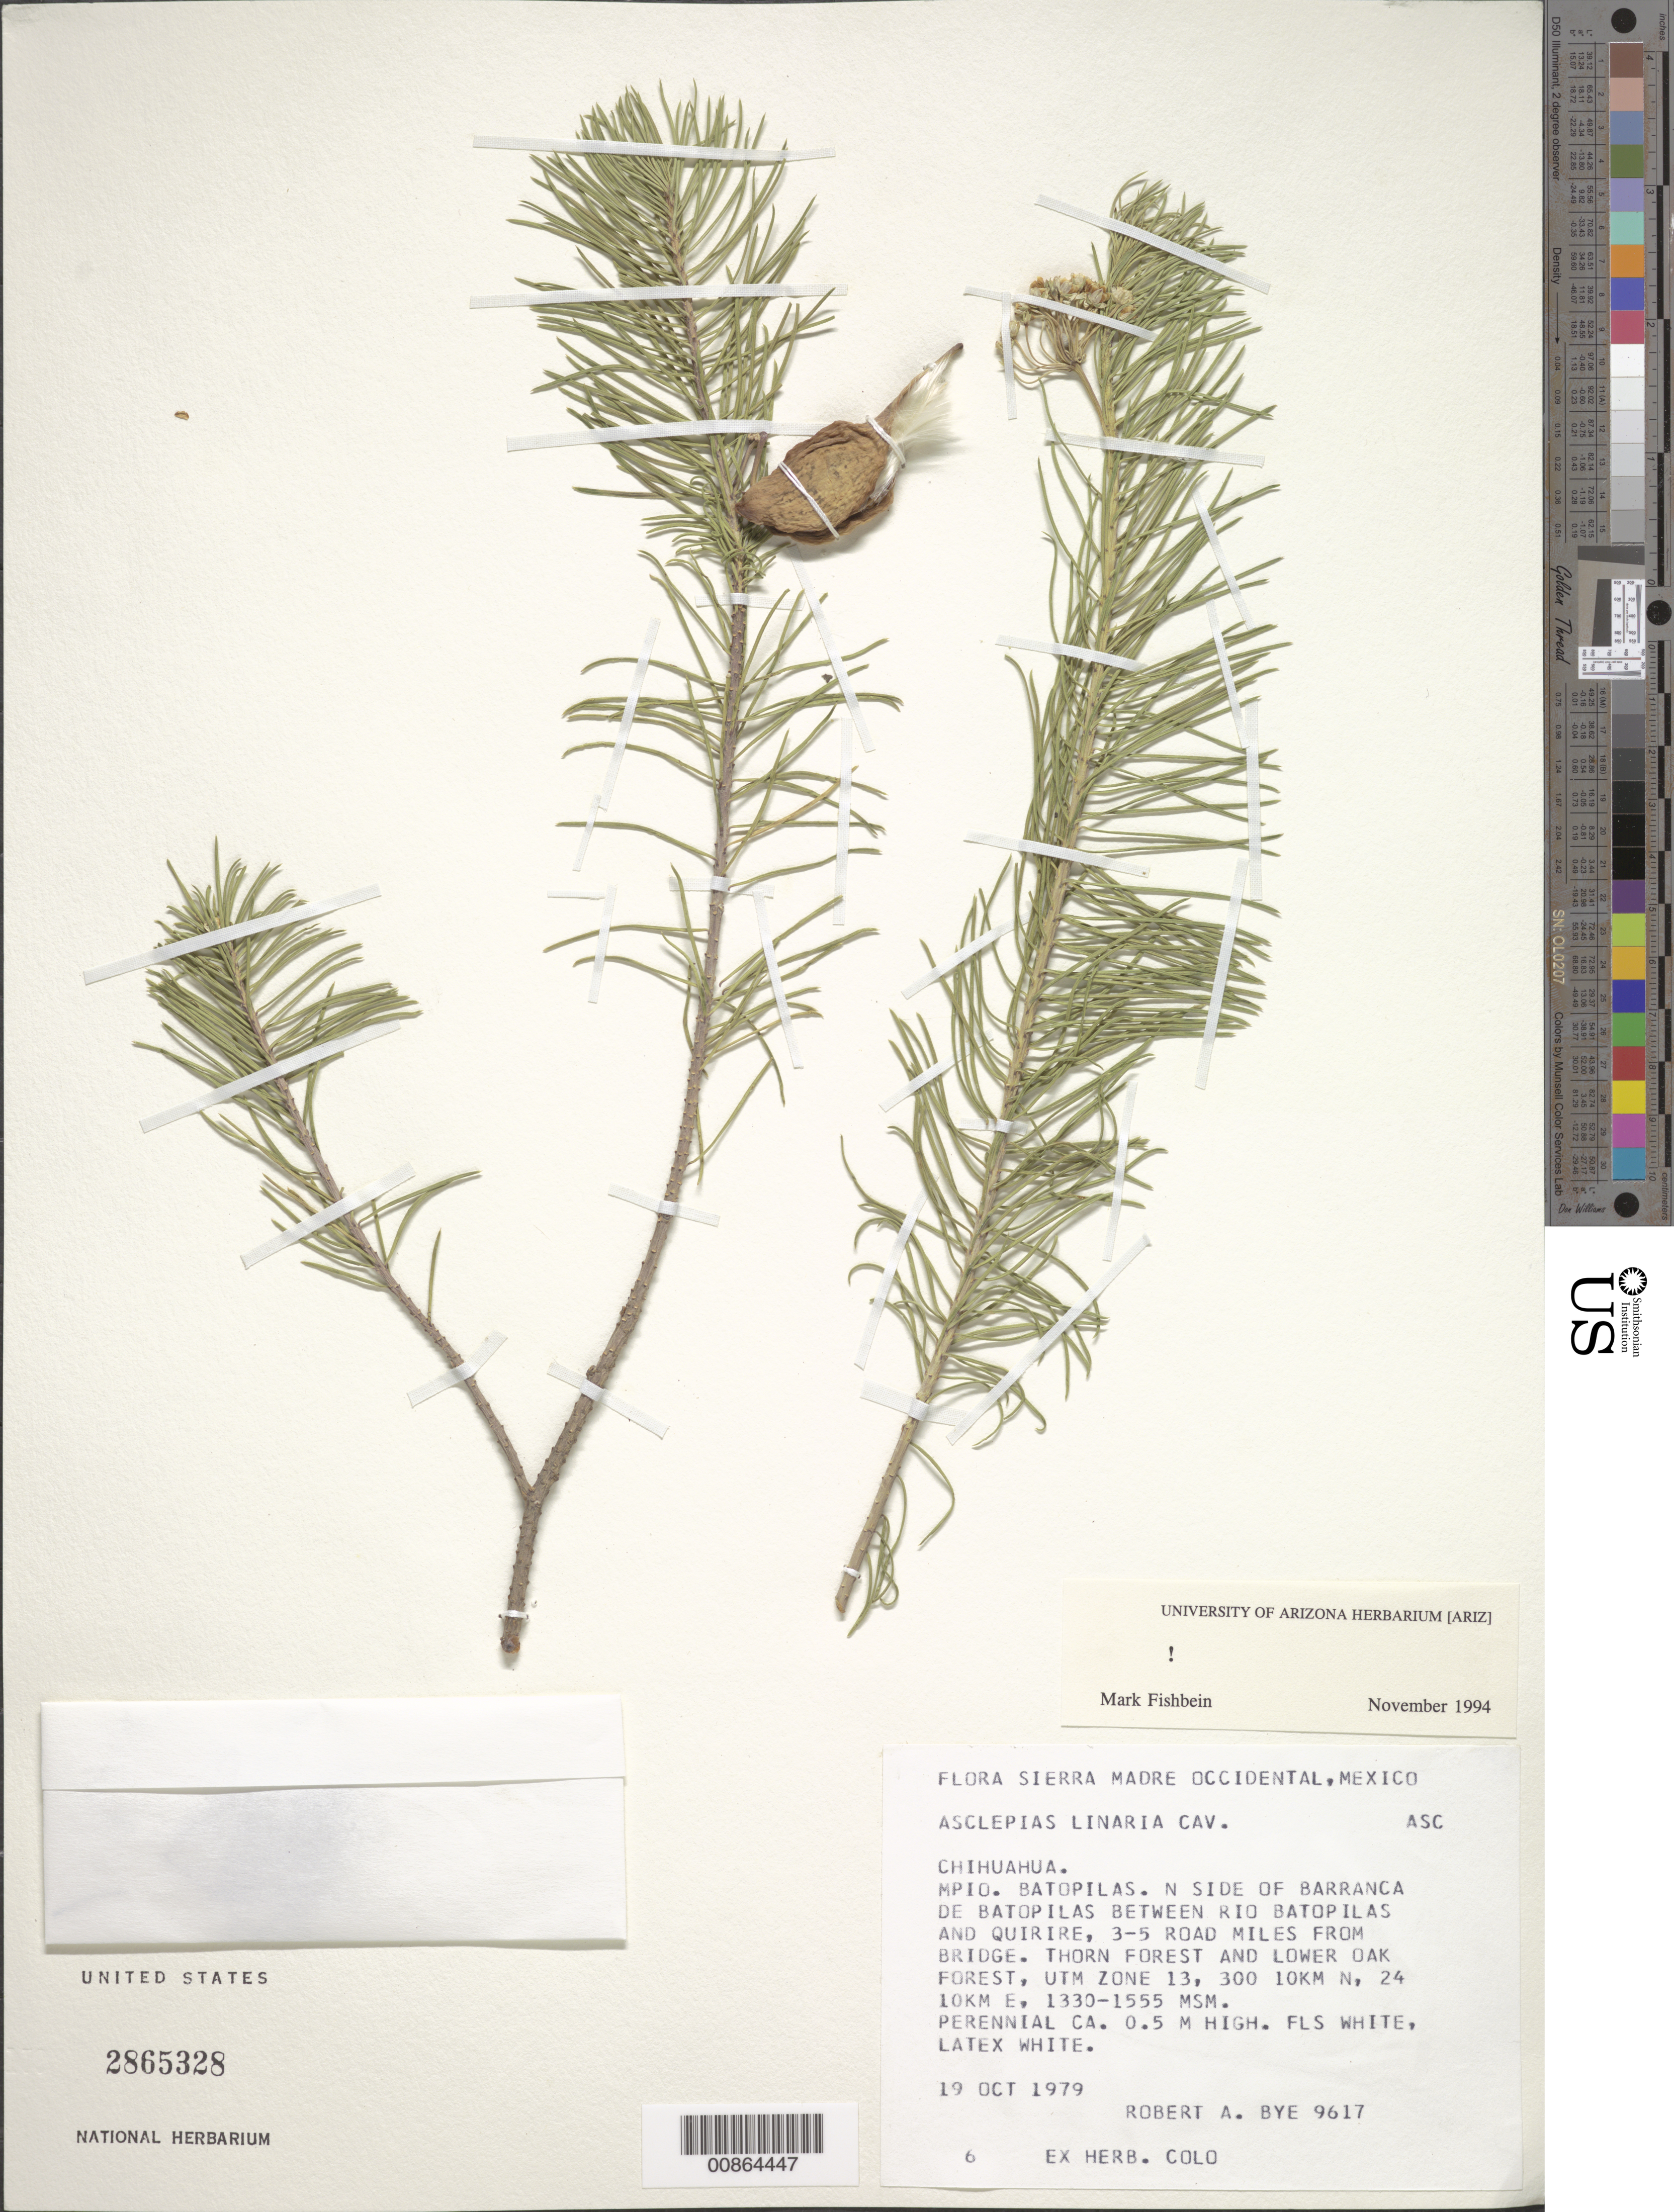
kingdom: Plantae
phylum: Tracheophyta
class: Magnoliopsida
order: Gentianales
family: Apocynaceae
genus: Asclepias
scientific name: Asclepias linaria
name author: Cav.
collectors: R. A. Bye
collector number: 9617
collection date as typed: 19 Oct 1979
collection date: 1979-10-19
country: Mexico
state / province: Chihuahua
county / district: Batopilas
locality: N side of Barranca de Batopilas, between Río Batopilas and Quirire, 3-5 road miles from bridge.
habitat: Thorn forest and lower oak forest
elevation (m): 1555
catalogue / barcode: US 2865328